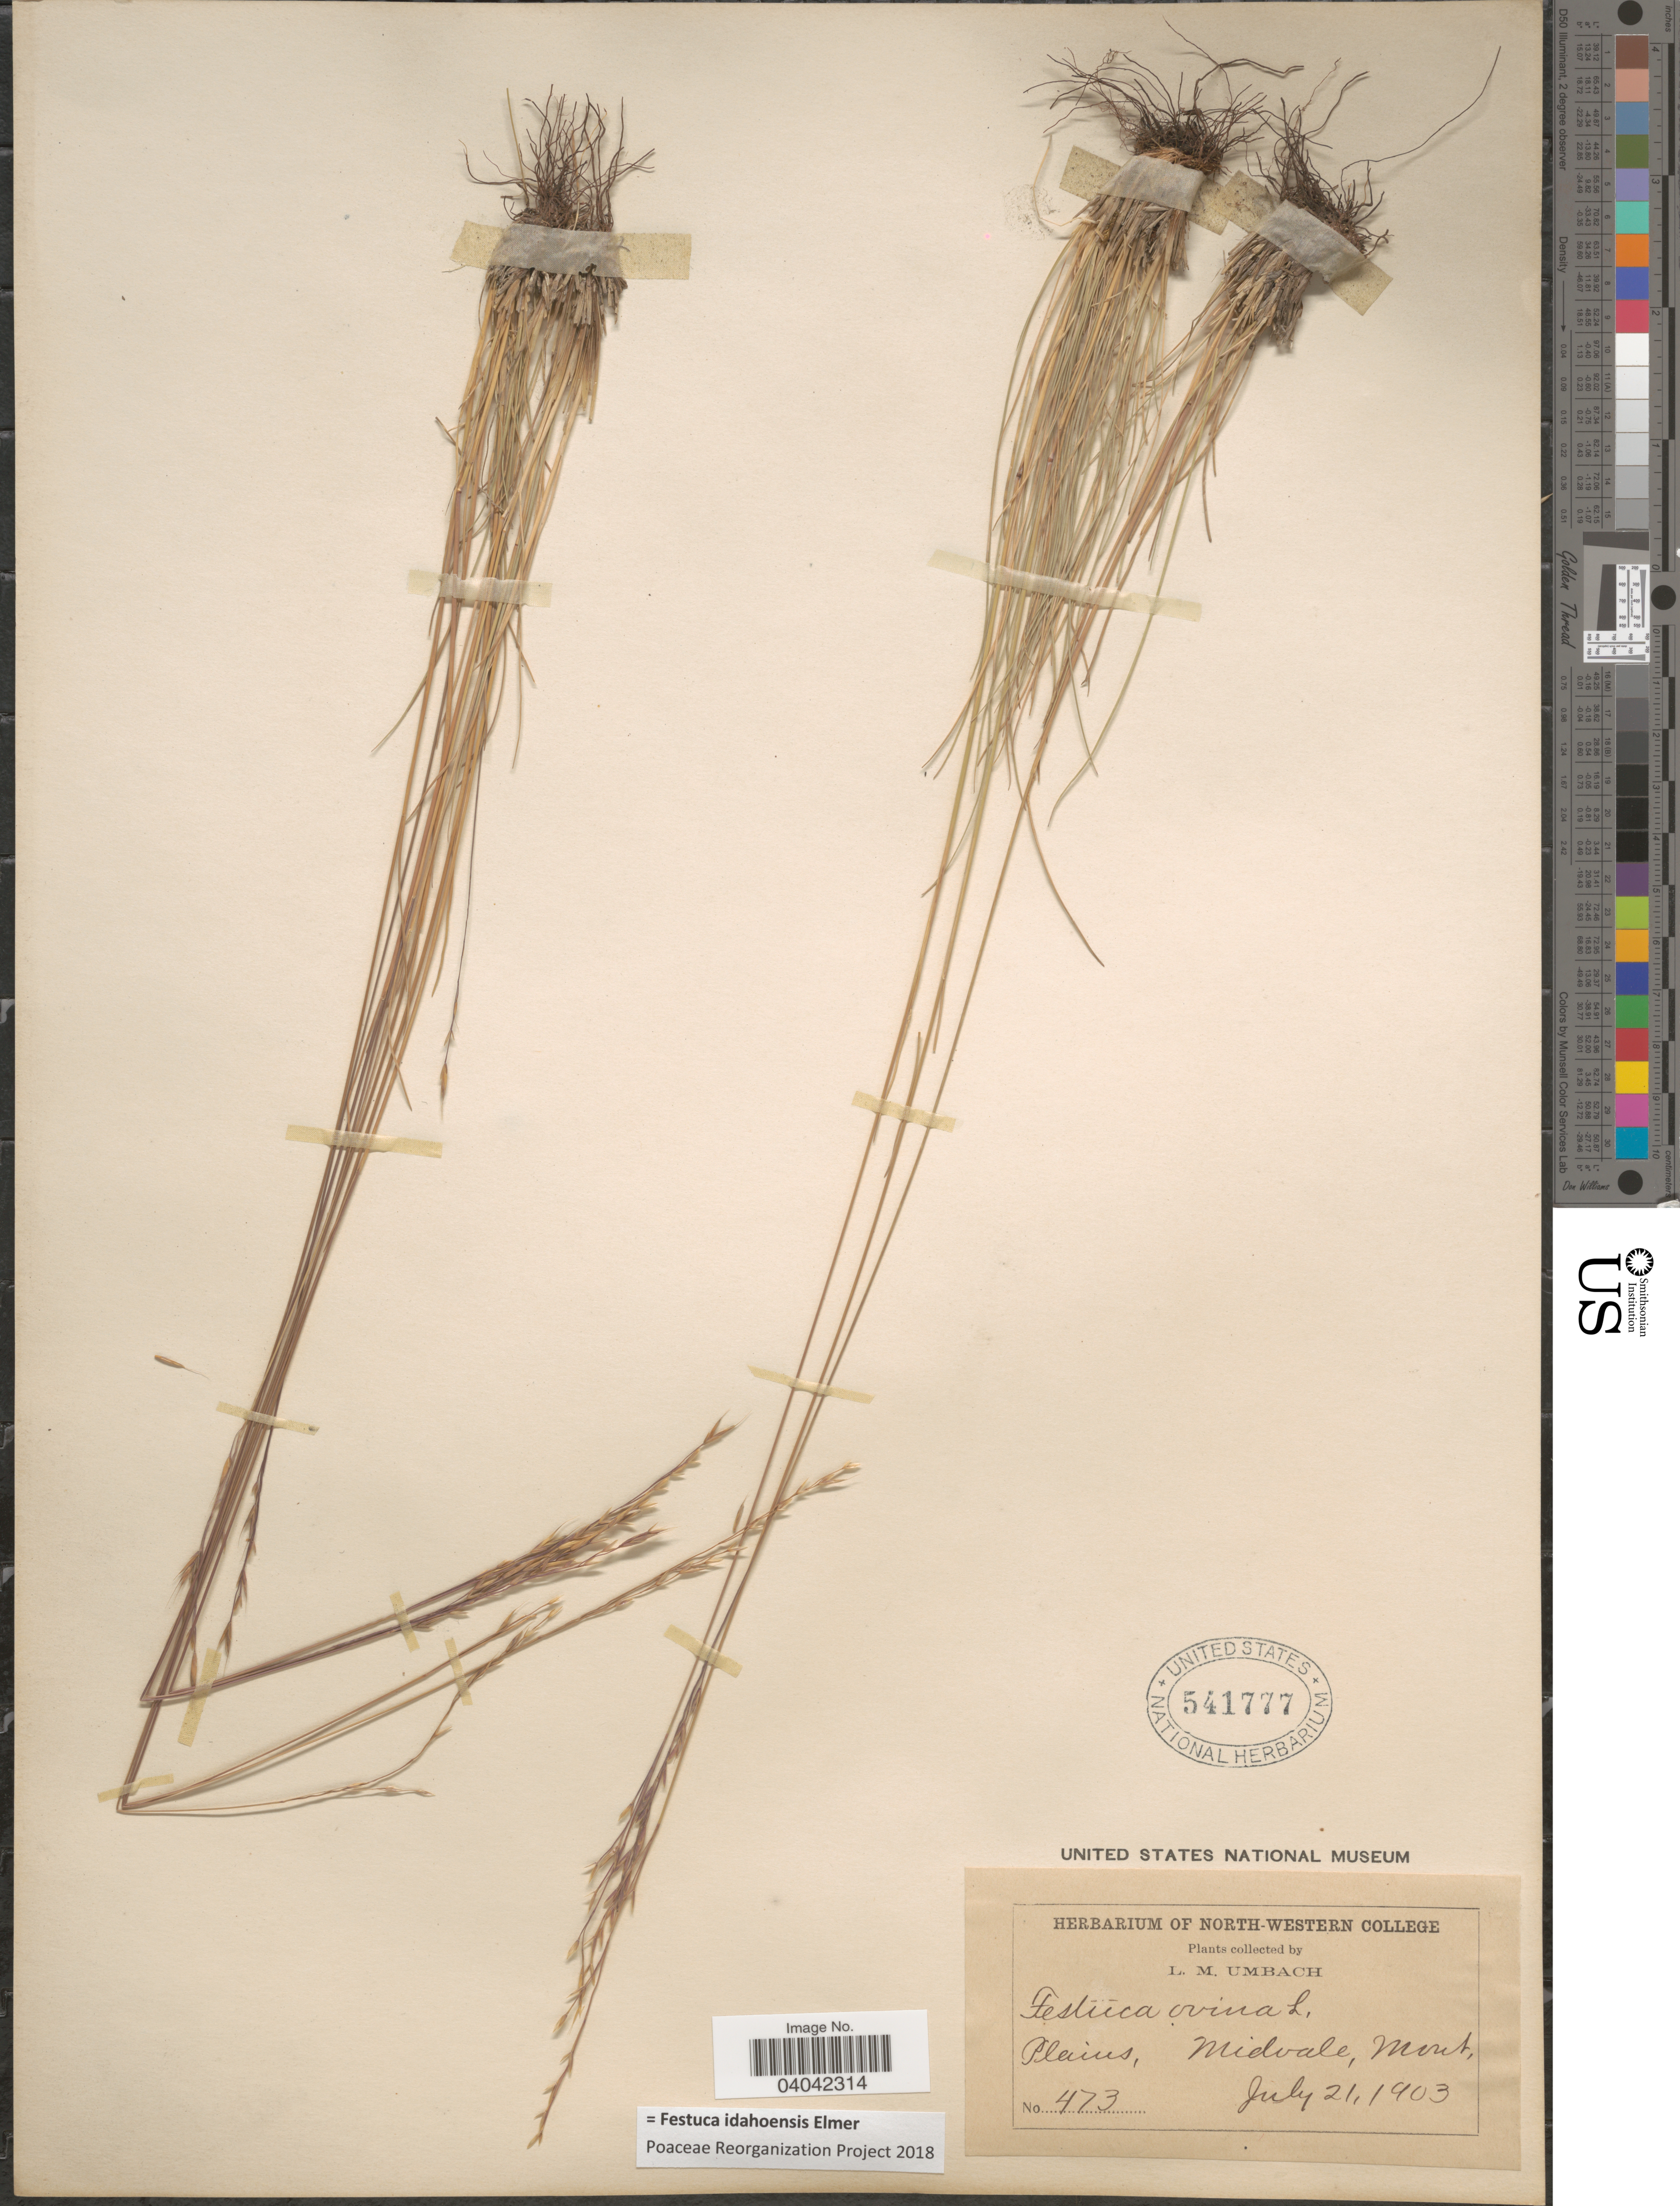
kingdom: Plantae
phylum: Tracheophyta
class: Liliopsida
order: Poales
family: Poaceae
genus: Festuca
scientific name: Festuca idahoensis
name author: Elmer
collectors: L. M. Umbach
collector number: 473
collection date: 1903-07-21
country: United States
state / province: Montana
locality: Plains, Midvale.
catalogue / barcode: US 541777